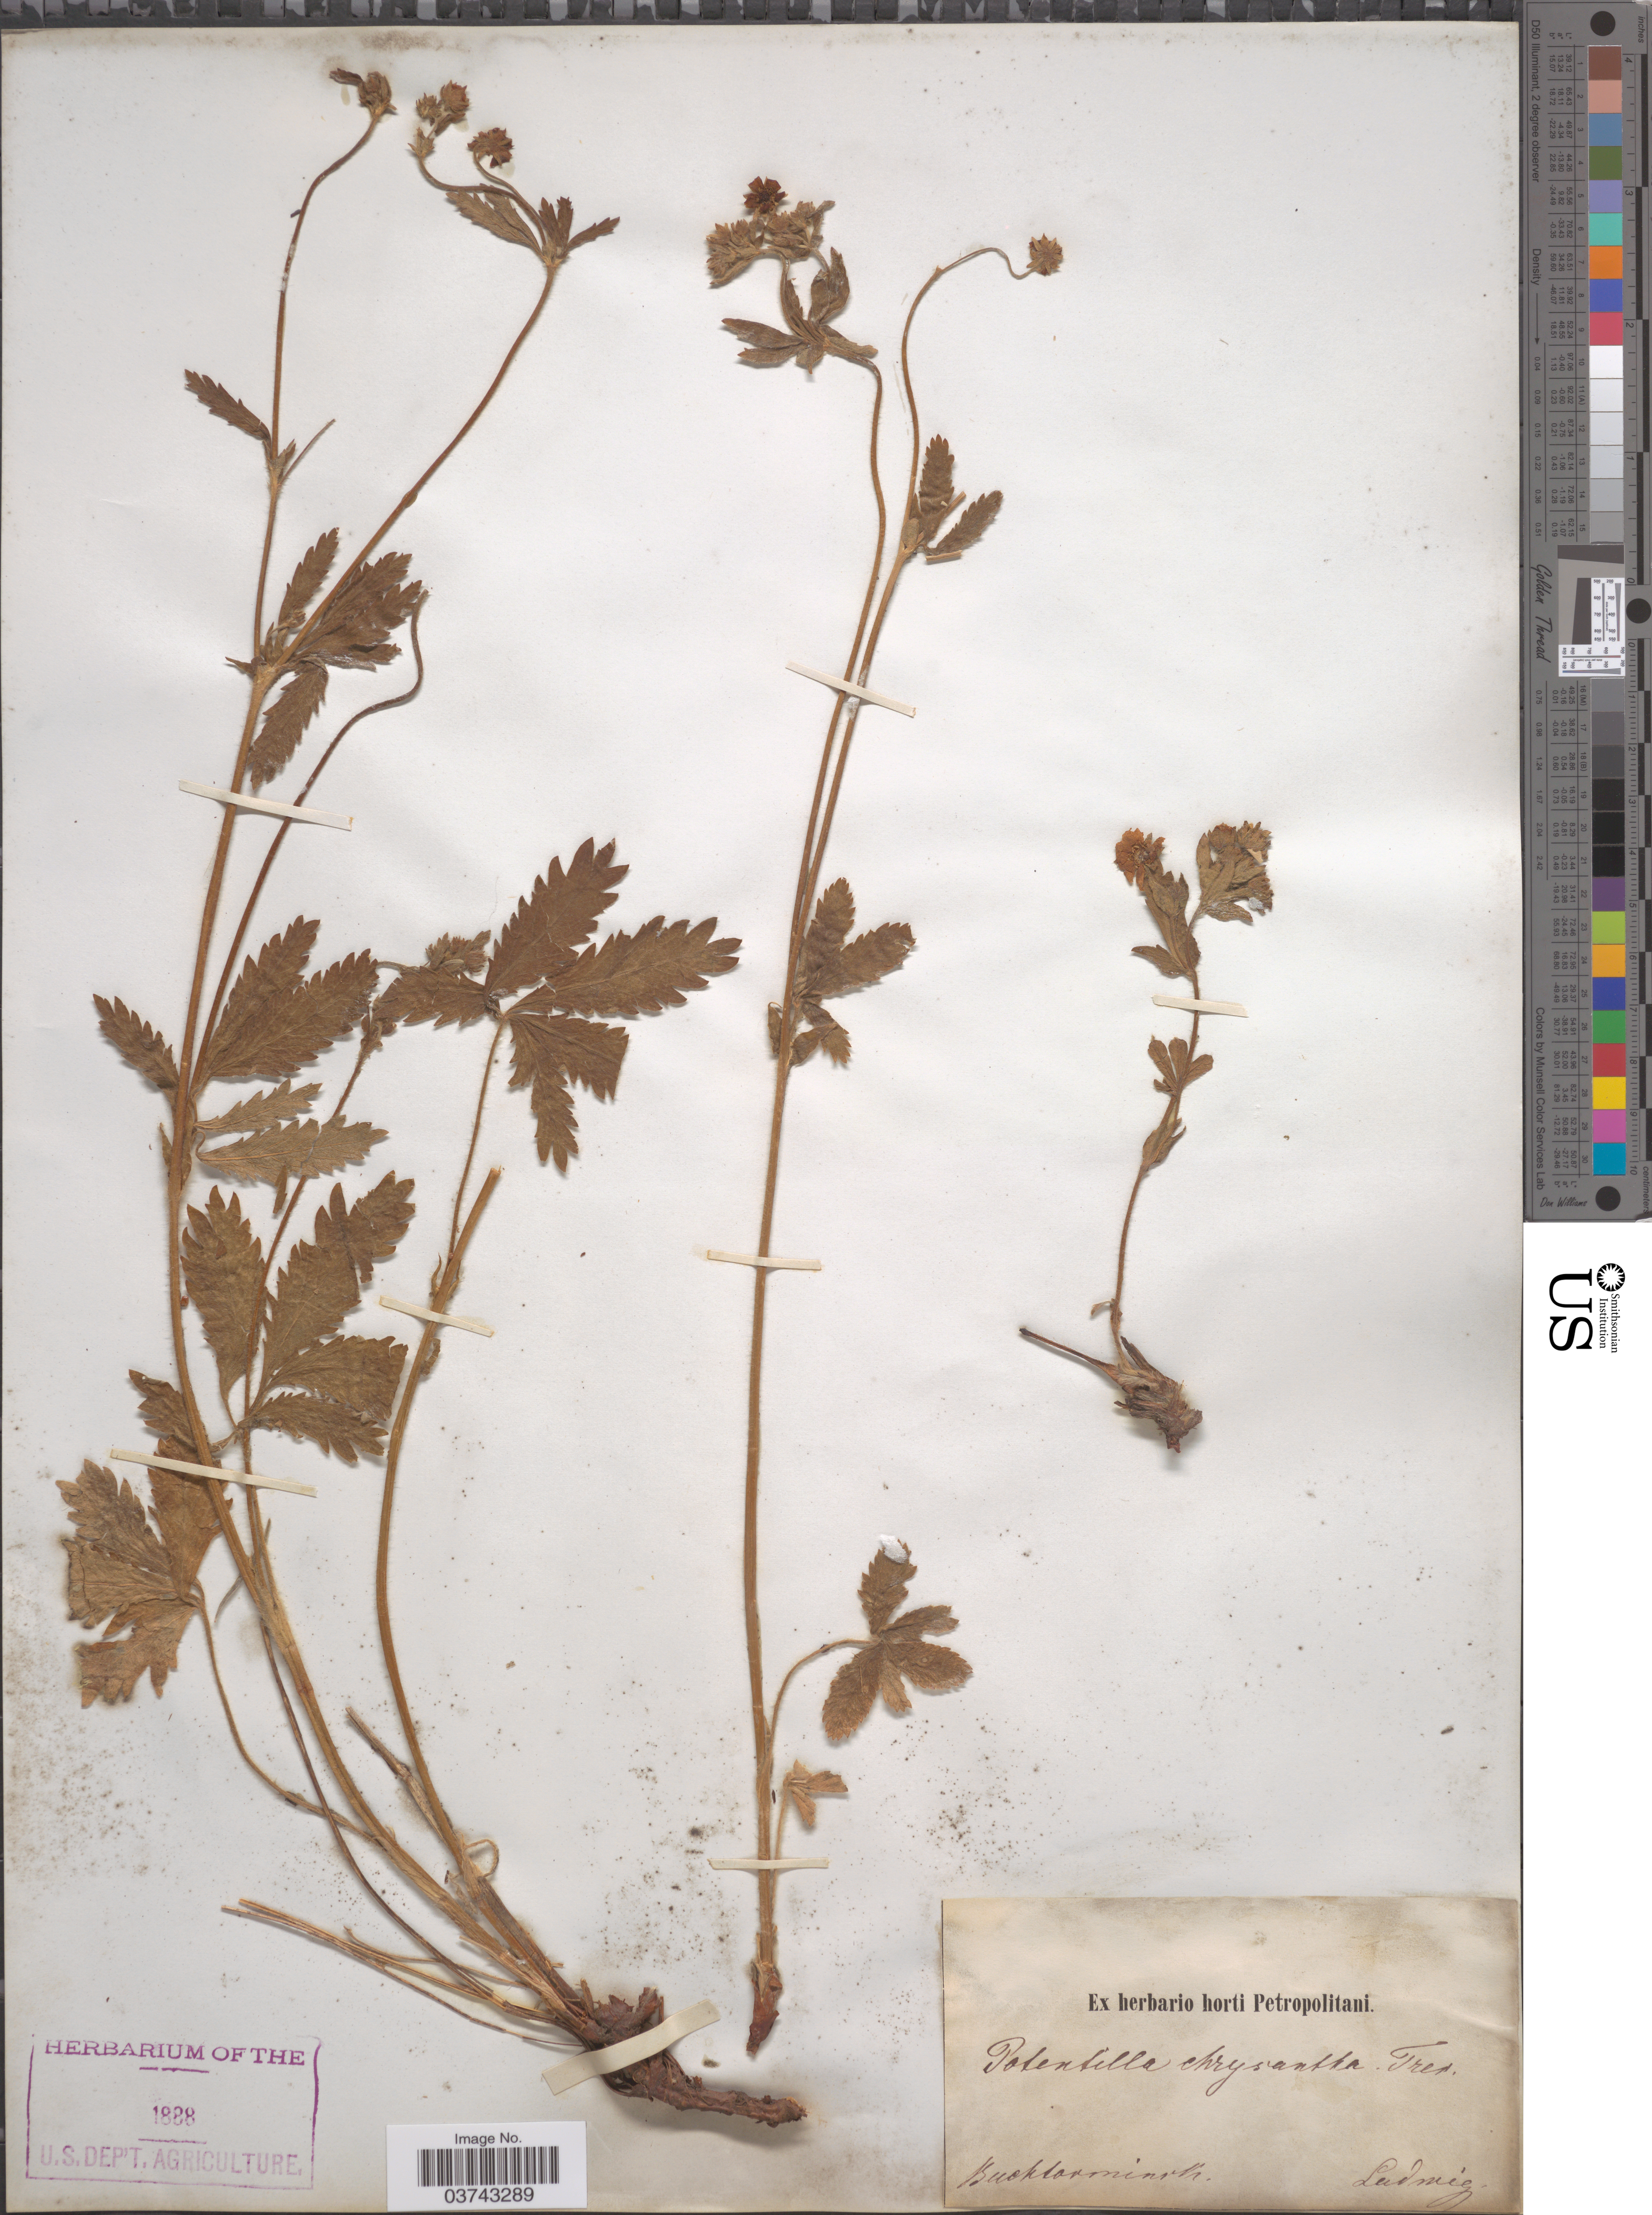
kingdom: Plantae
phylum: Tracheophyta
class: Magnoliopsida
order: Rosales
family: Rosaceae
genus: Potentilla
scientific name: Potentilla chrysantha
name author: Trevis.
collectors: Ludwig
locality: Buchlorminch [interpreted]